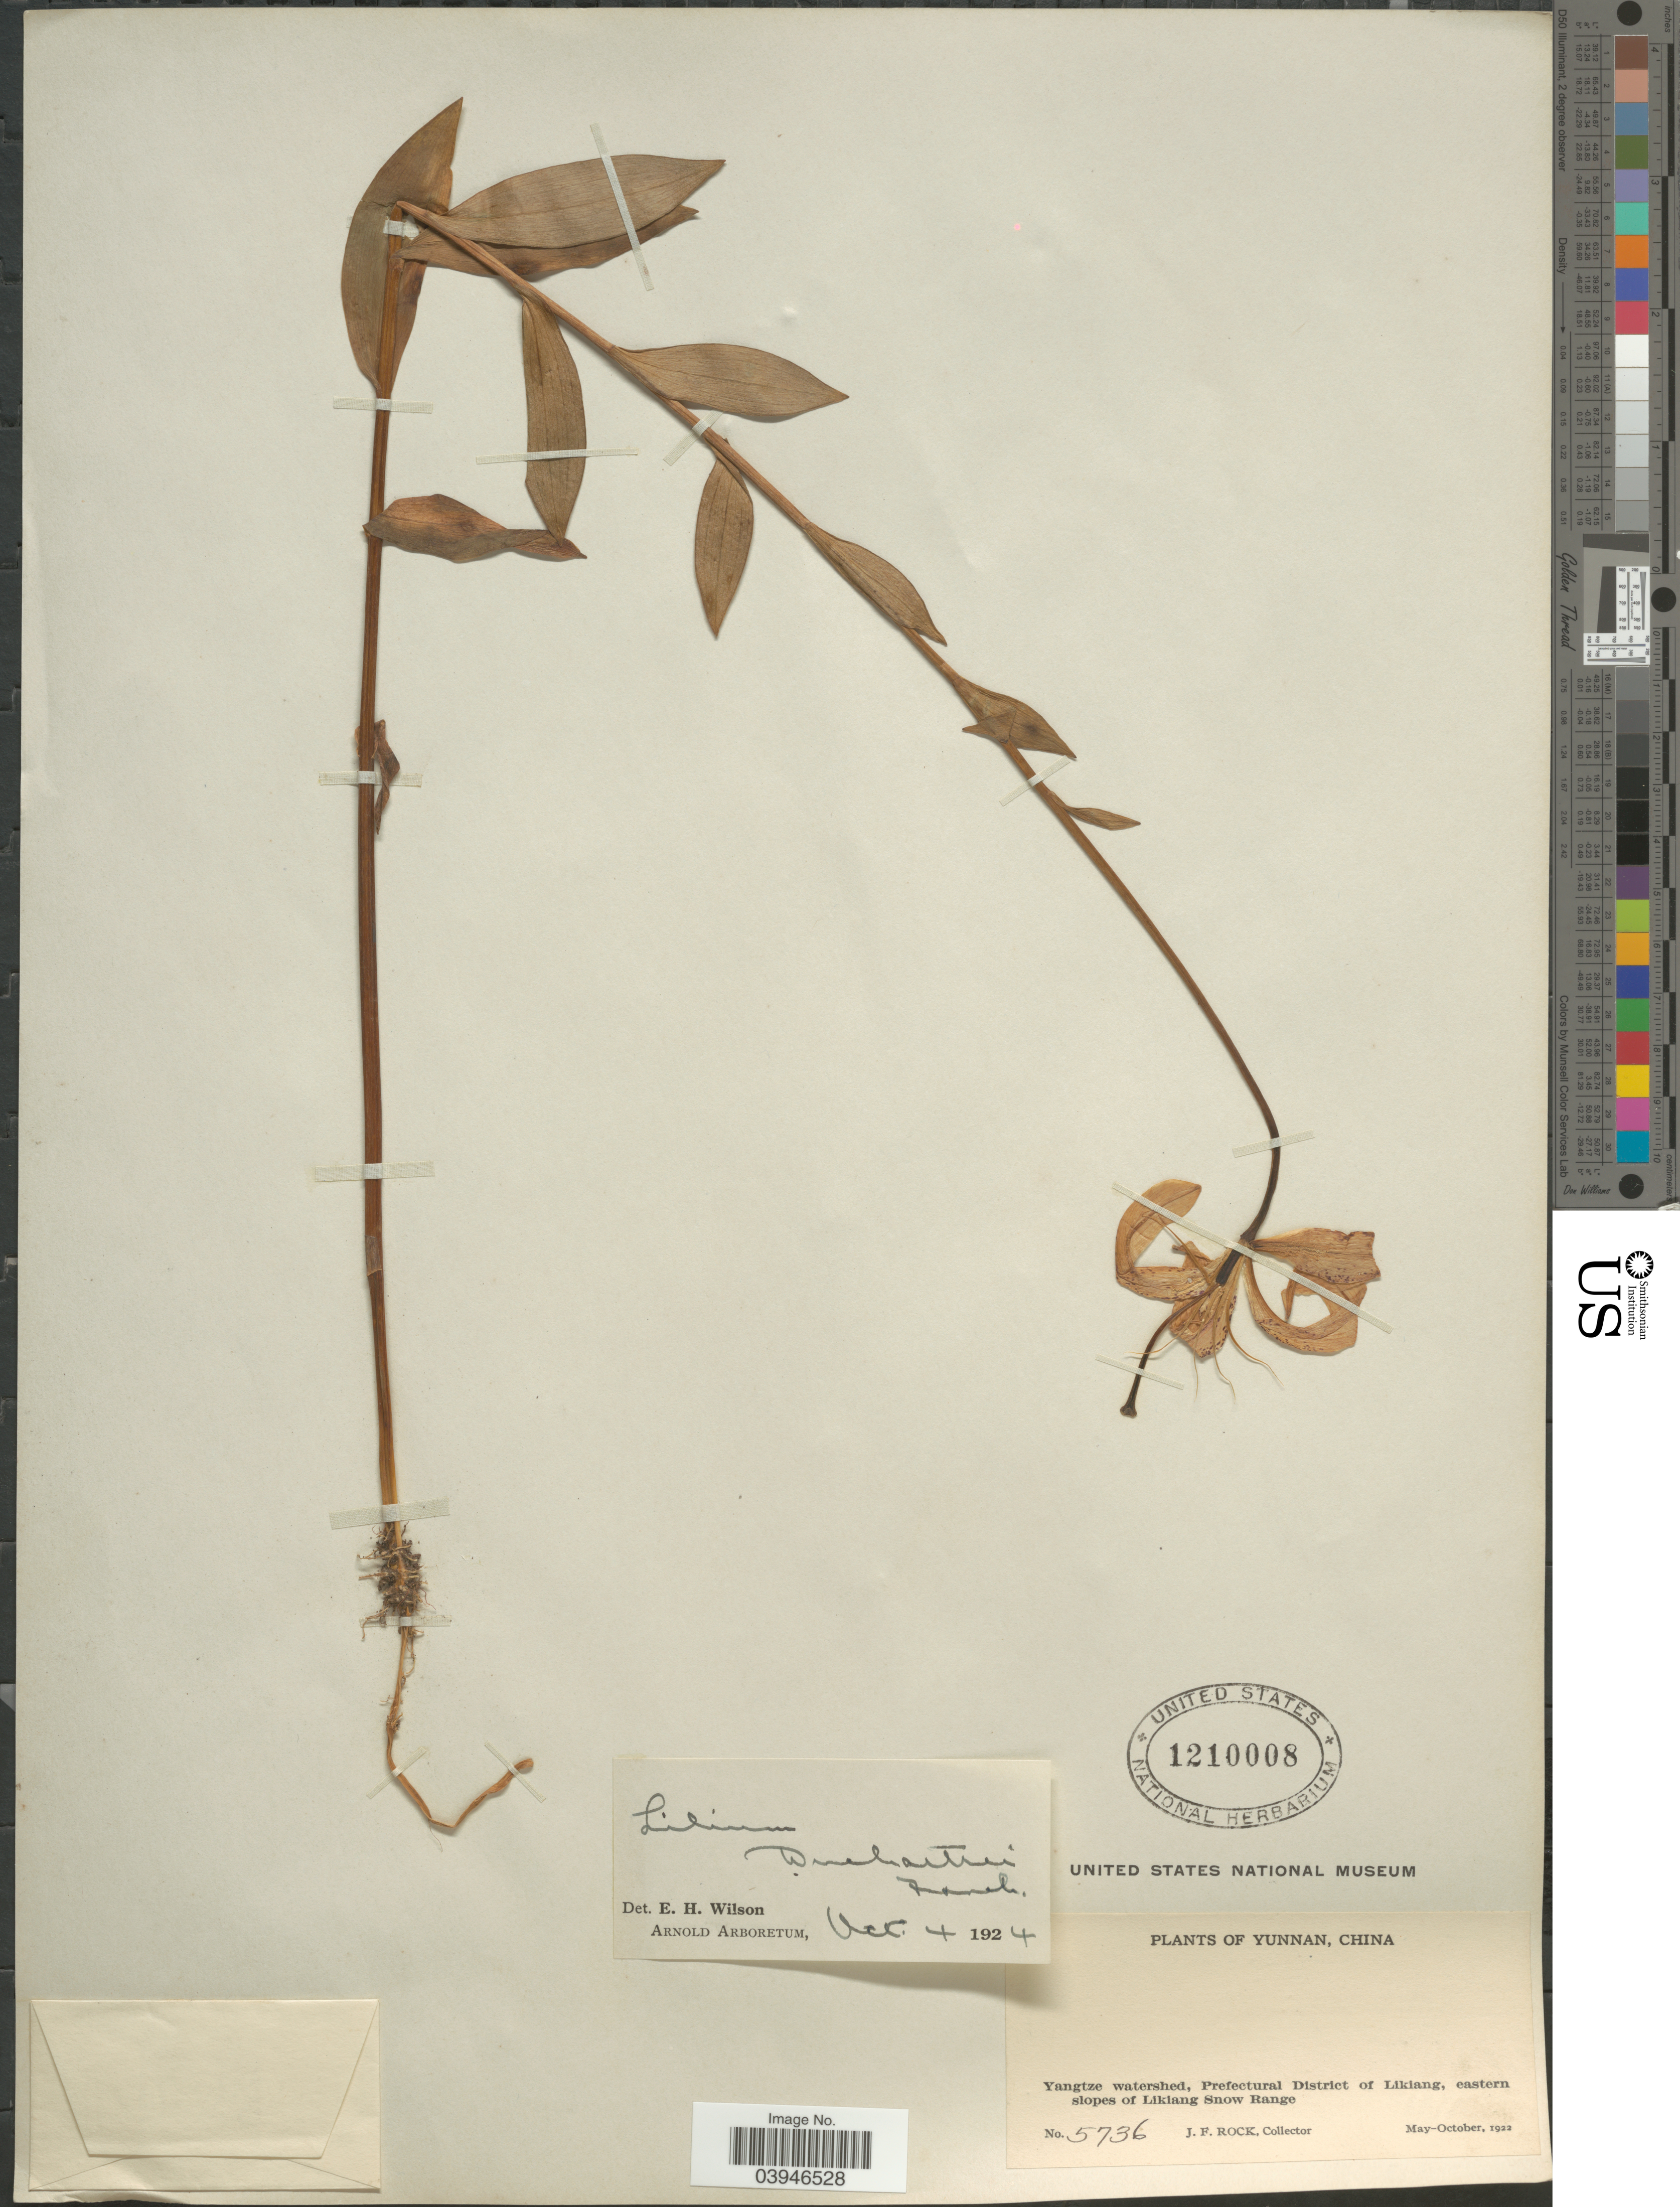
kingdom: Plantae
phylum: Tracheophyta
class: Liliopsida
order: Liliales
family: Liliaceae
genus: Lilium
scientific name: Lilium duchartrei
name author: Franch.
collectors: J. Rock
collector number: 5736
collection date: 1922-05/1922-10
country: China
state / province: Yunnan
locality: Yangtze watershed, Prefectural District of Likiang, eastern slopes of Likiang Snow Range.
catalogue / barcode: US 1210008